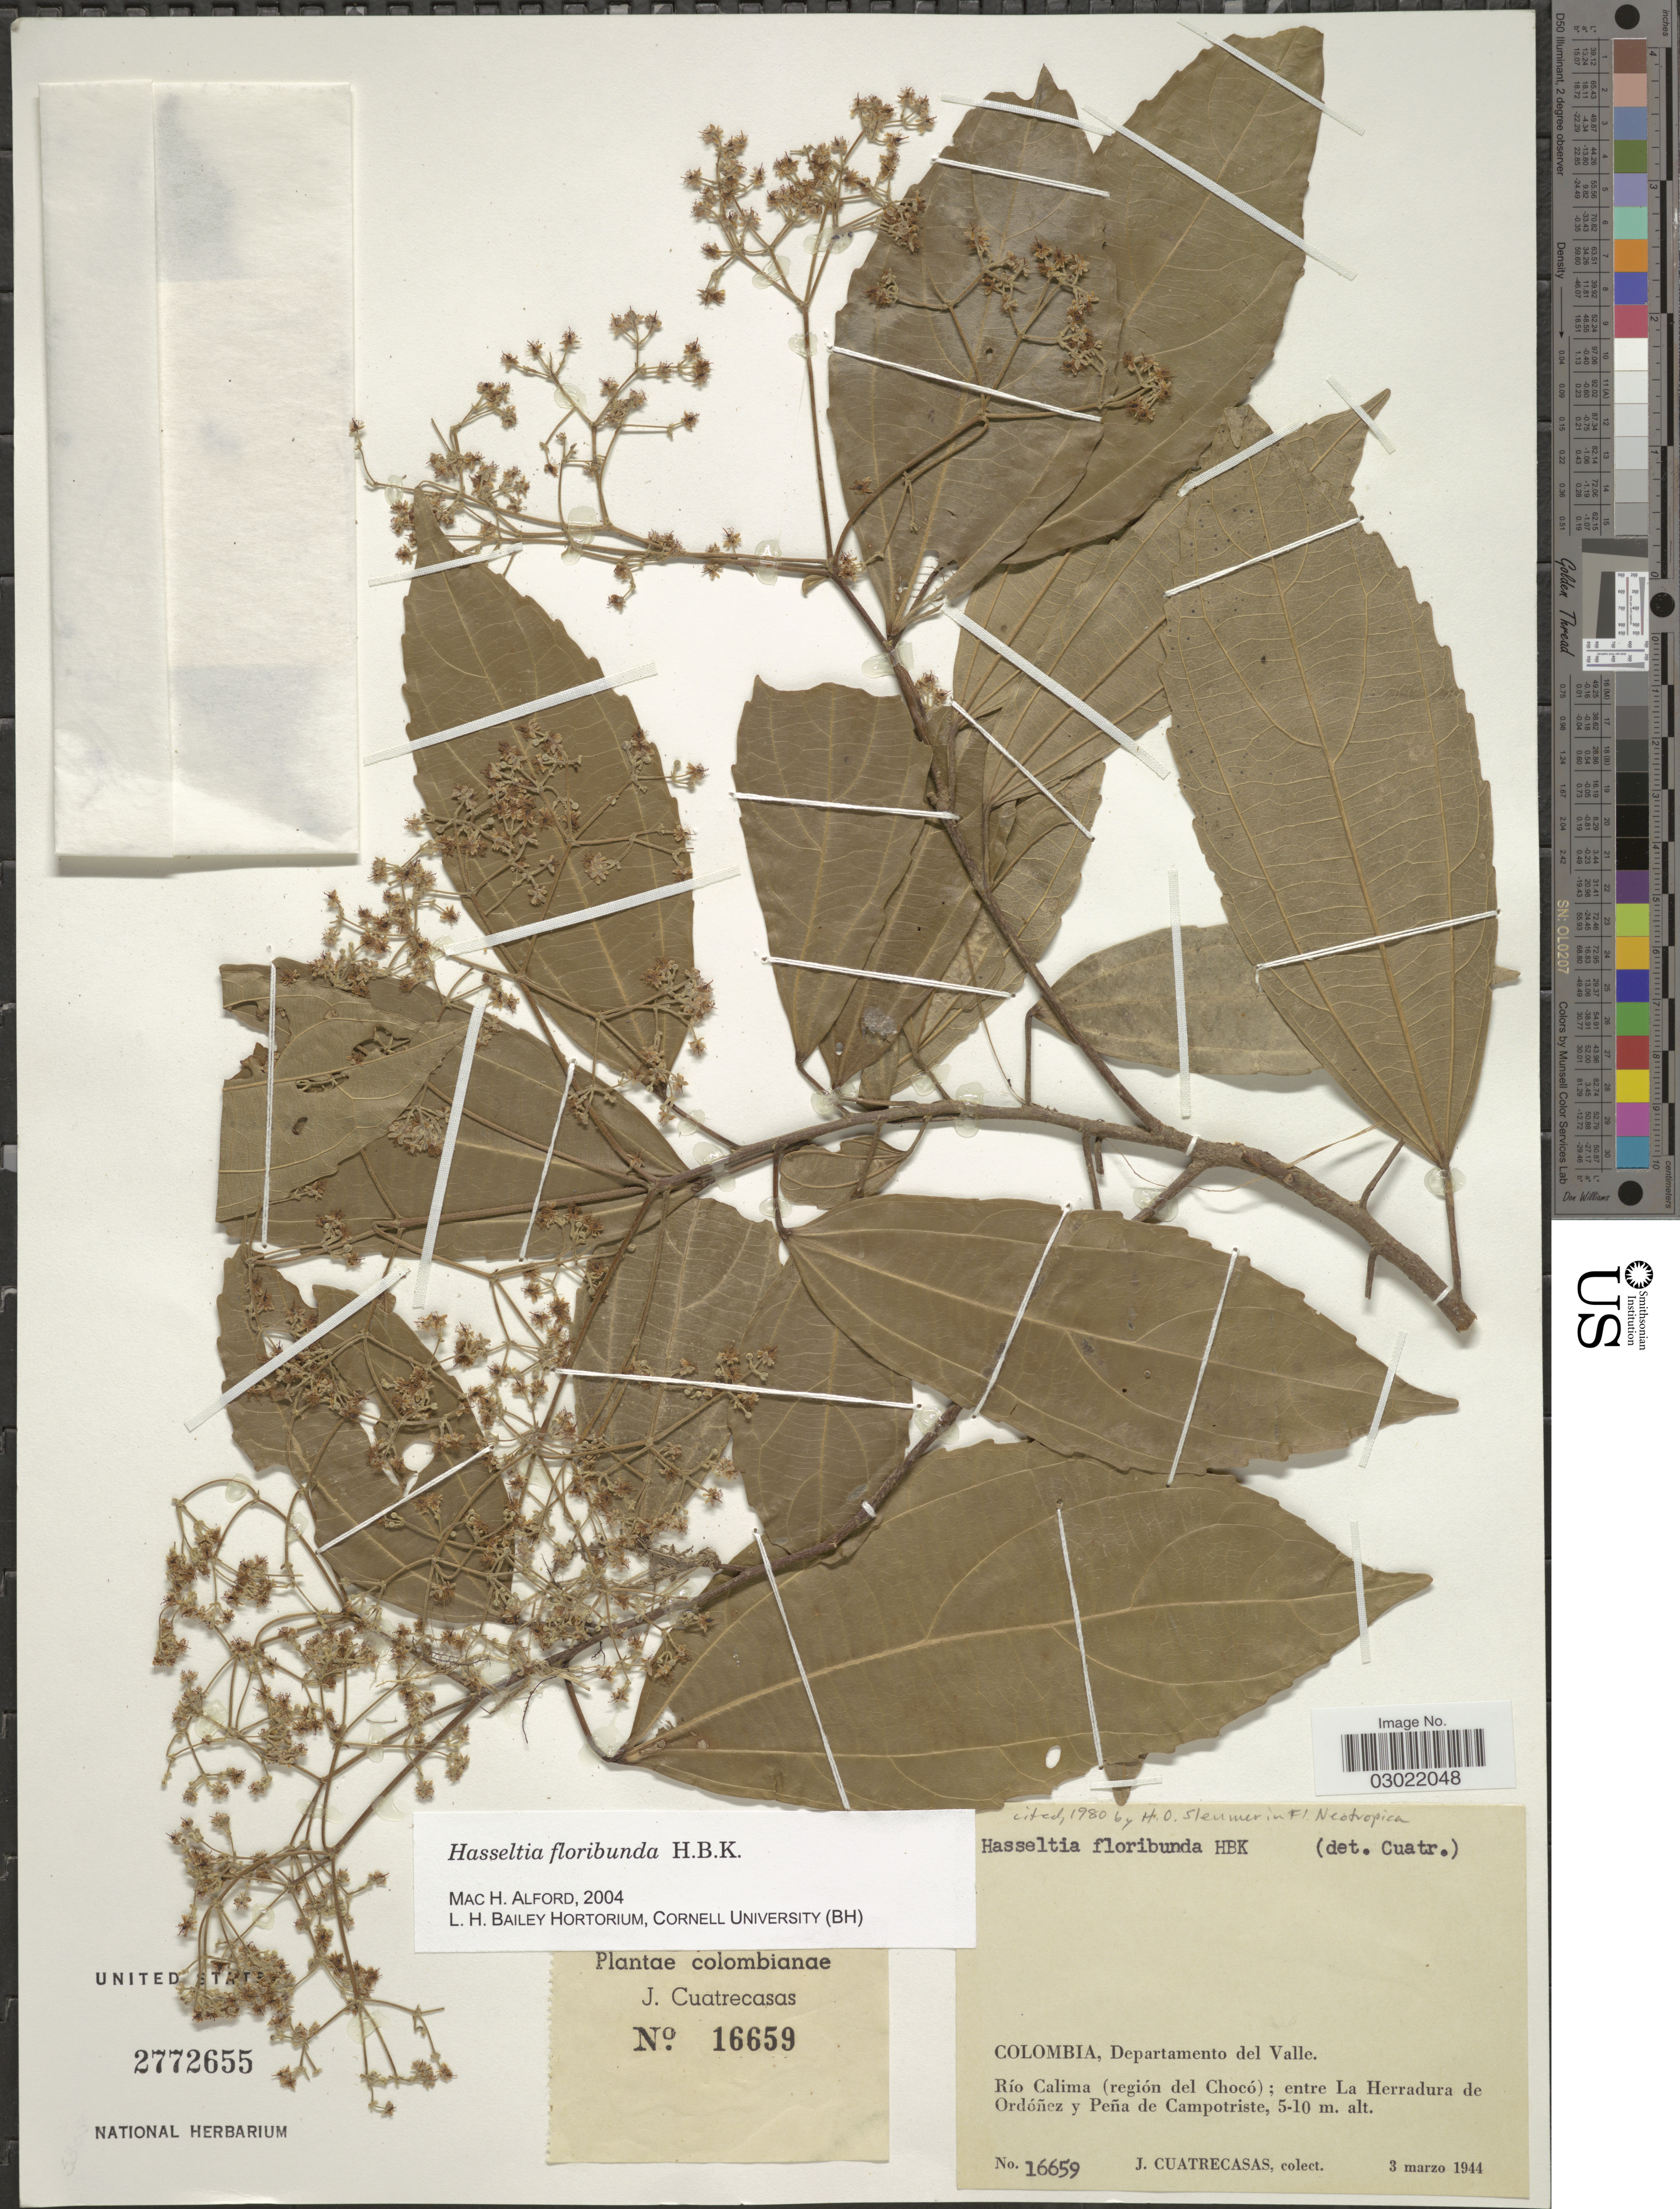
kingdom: Plantae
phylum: Tracheophyta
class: Magnoliopsida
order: Malpighiales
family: Salicaceae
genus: Hasseltia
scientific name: Hasseltia floribunda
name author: Kunth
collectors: J. Cuatrecasas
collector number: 16659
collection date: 1944-03-03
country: Colombia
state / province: Valle del Cauca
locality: Departamento del Valle. Río Calima (región del Chocó); entre La Herradura de Ordóñez y Peña de Campotriste.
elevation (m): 5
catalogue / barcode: US 2772655